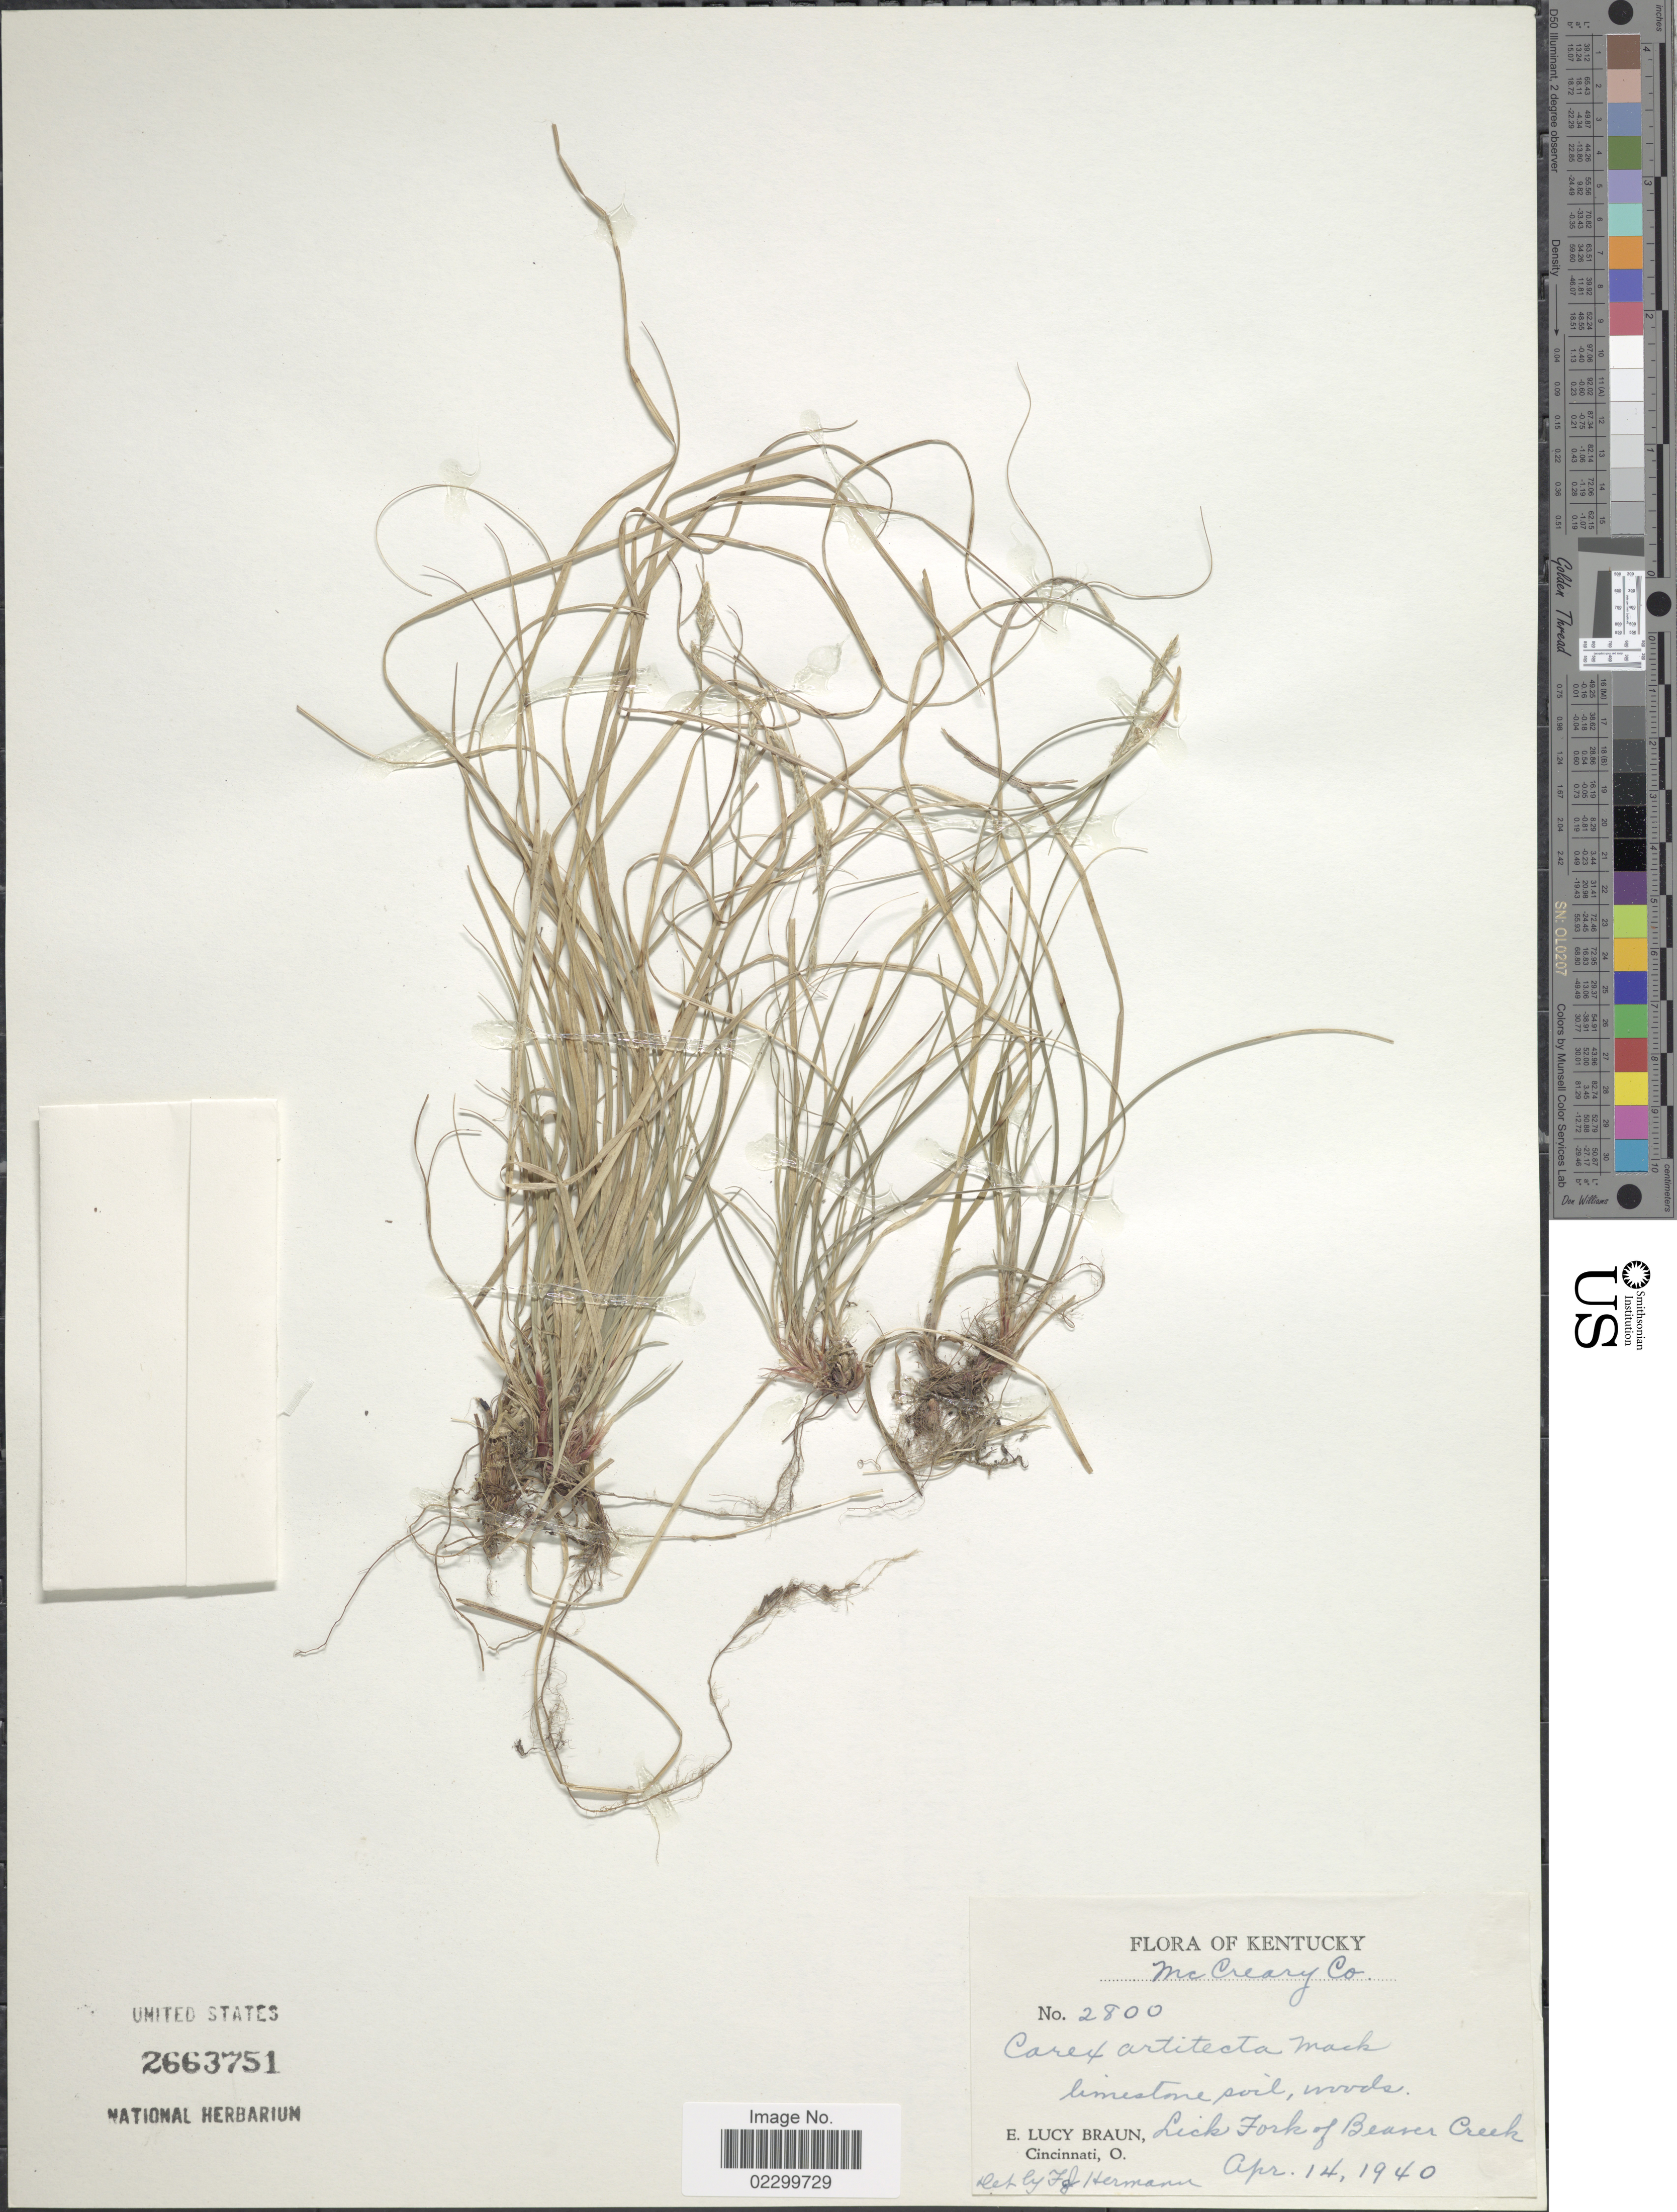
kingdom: Plantae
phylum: Tracheophyta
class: Liliopsida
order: Poales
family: Cyperaceae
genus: Carex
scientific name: Carex albicans var. albicans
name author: Willd. ex Spreng.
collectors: E. L. Braun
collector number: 2800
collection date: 1940-04-14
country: United States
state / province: Kentucky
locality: McCreary Co., woods, Lick Forks of Beaver Creek.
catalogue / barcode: US 2663751